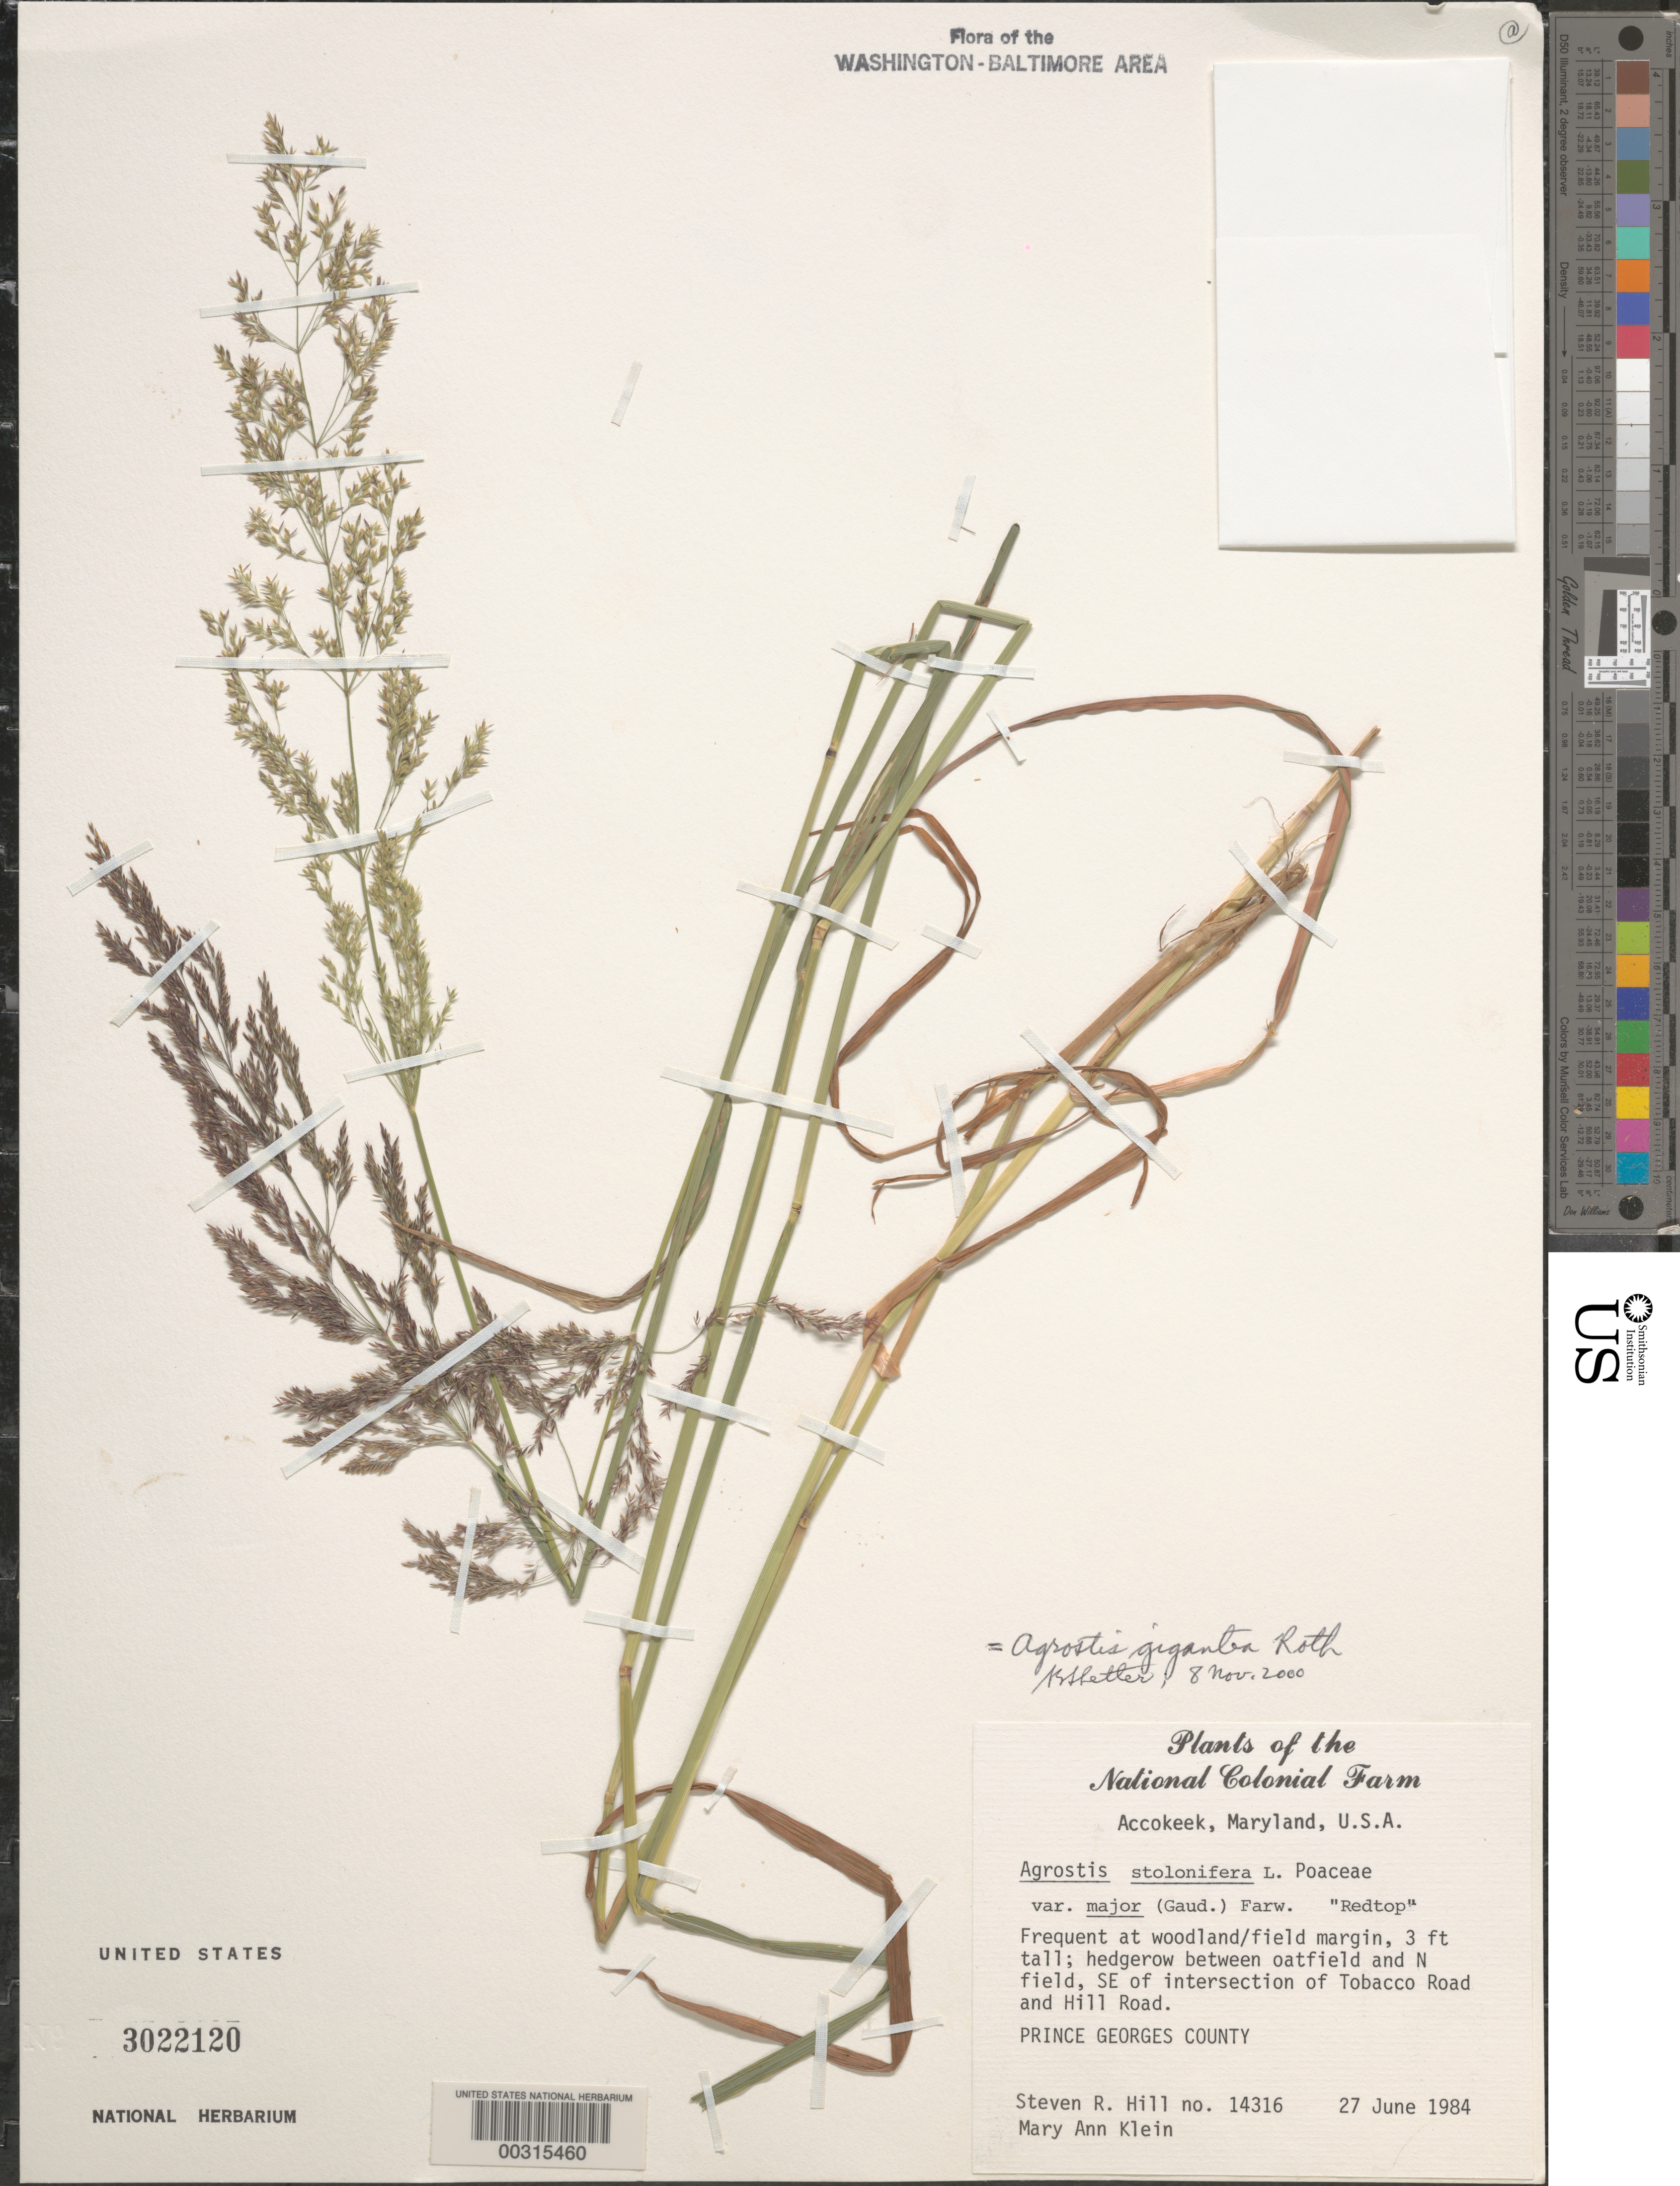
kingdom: Plantae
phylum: Tracheophyta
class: Liliopsida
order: Poales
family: Poaceae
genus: Agrostis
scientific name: Agrostis gigantea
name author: Roth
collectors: S. R. Hill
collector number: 14316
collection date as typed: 27 Jun 1984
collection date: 1984-06-27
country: United States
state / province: Maryland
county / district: Prince George's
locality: SE of intersection of Tobacco Road and Hill Road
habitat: Woodland, field margin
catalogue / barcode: US 3022120